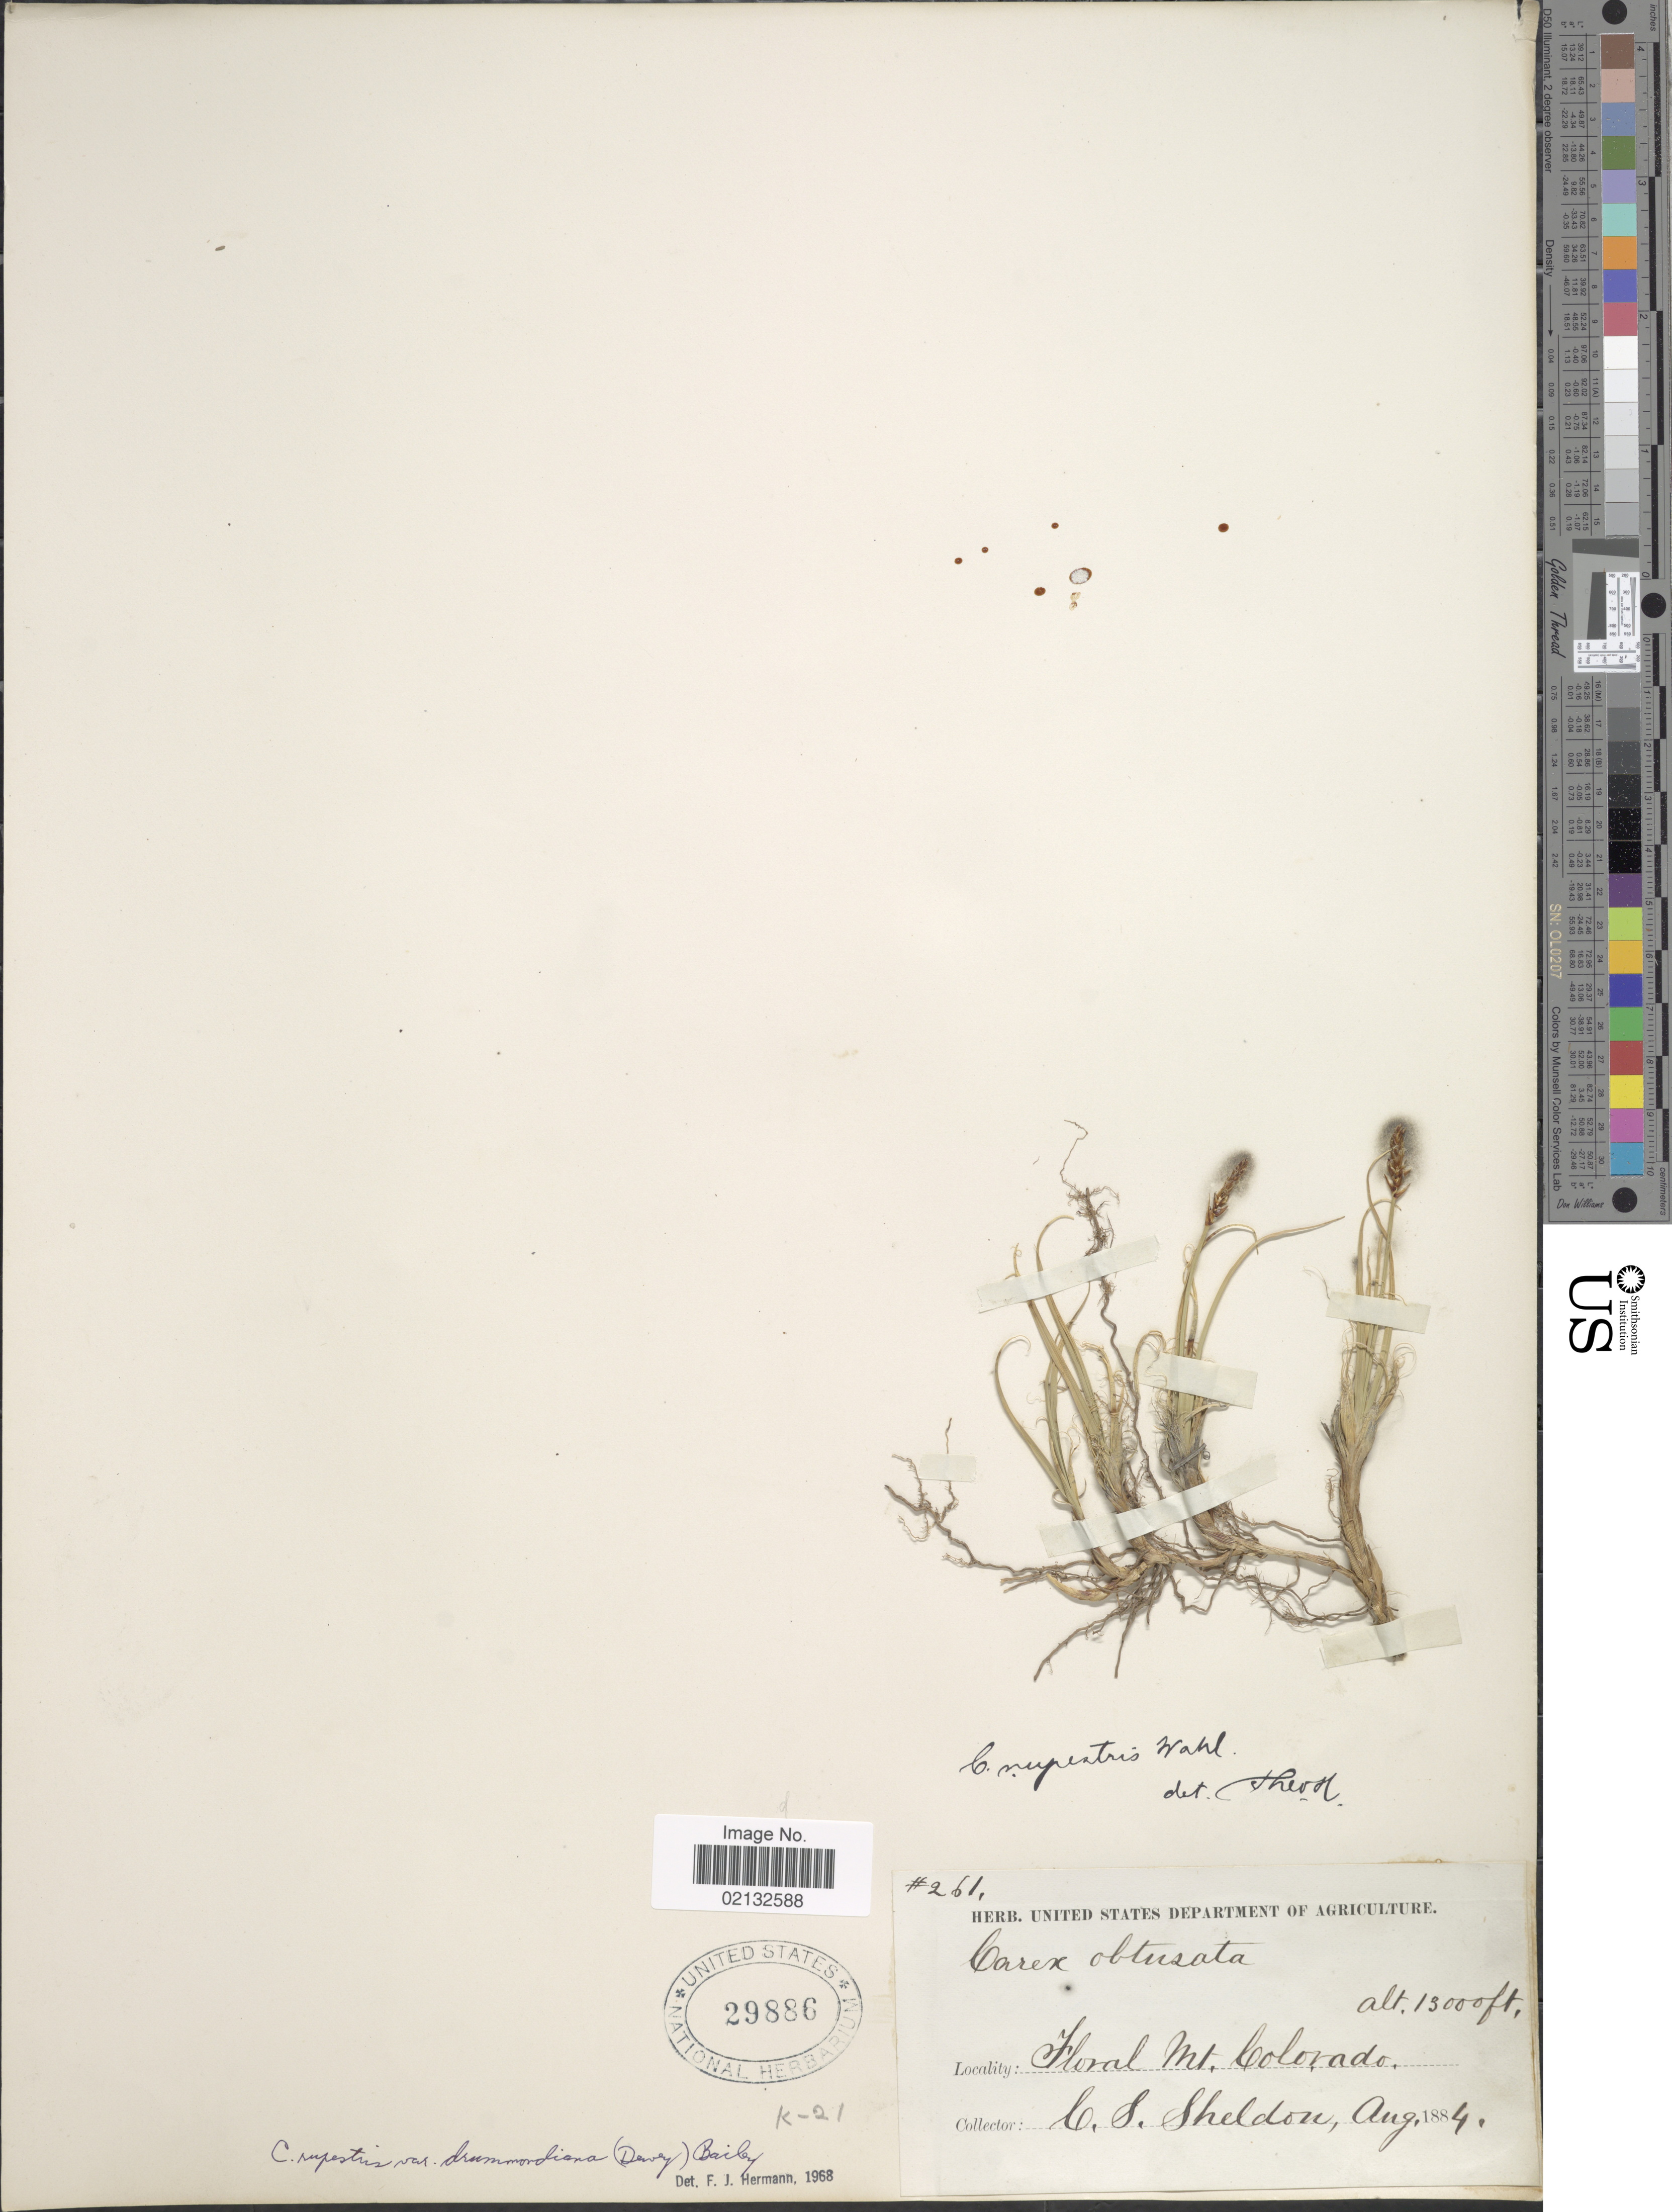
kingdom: Plantae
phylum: Tracheophyta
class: Liliopsida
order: Poales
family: Cyperaceae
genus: Carex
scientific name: Carex rupestris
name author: All.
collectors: C. S. Sheldon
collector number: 261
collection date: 1884-08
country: United States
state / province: Colorado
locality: Flora Mt.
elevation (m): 3962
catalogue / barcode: US 29886